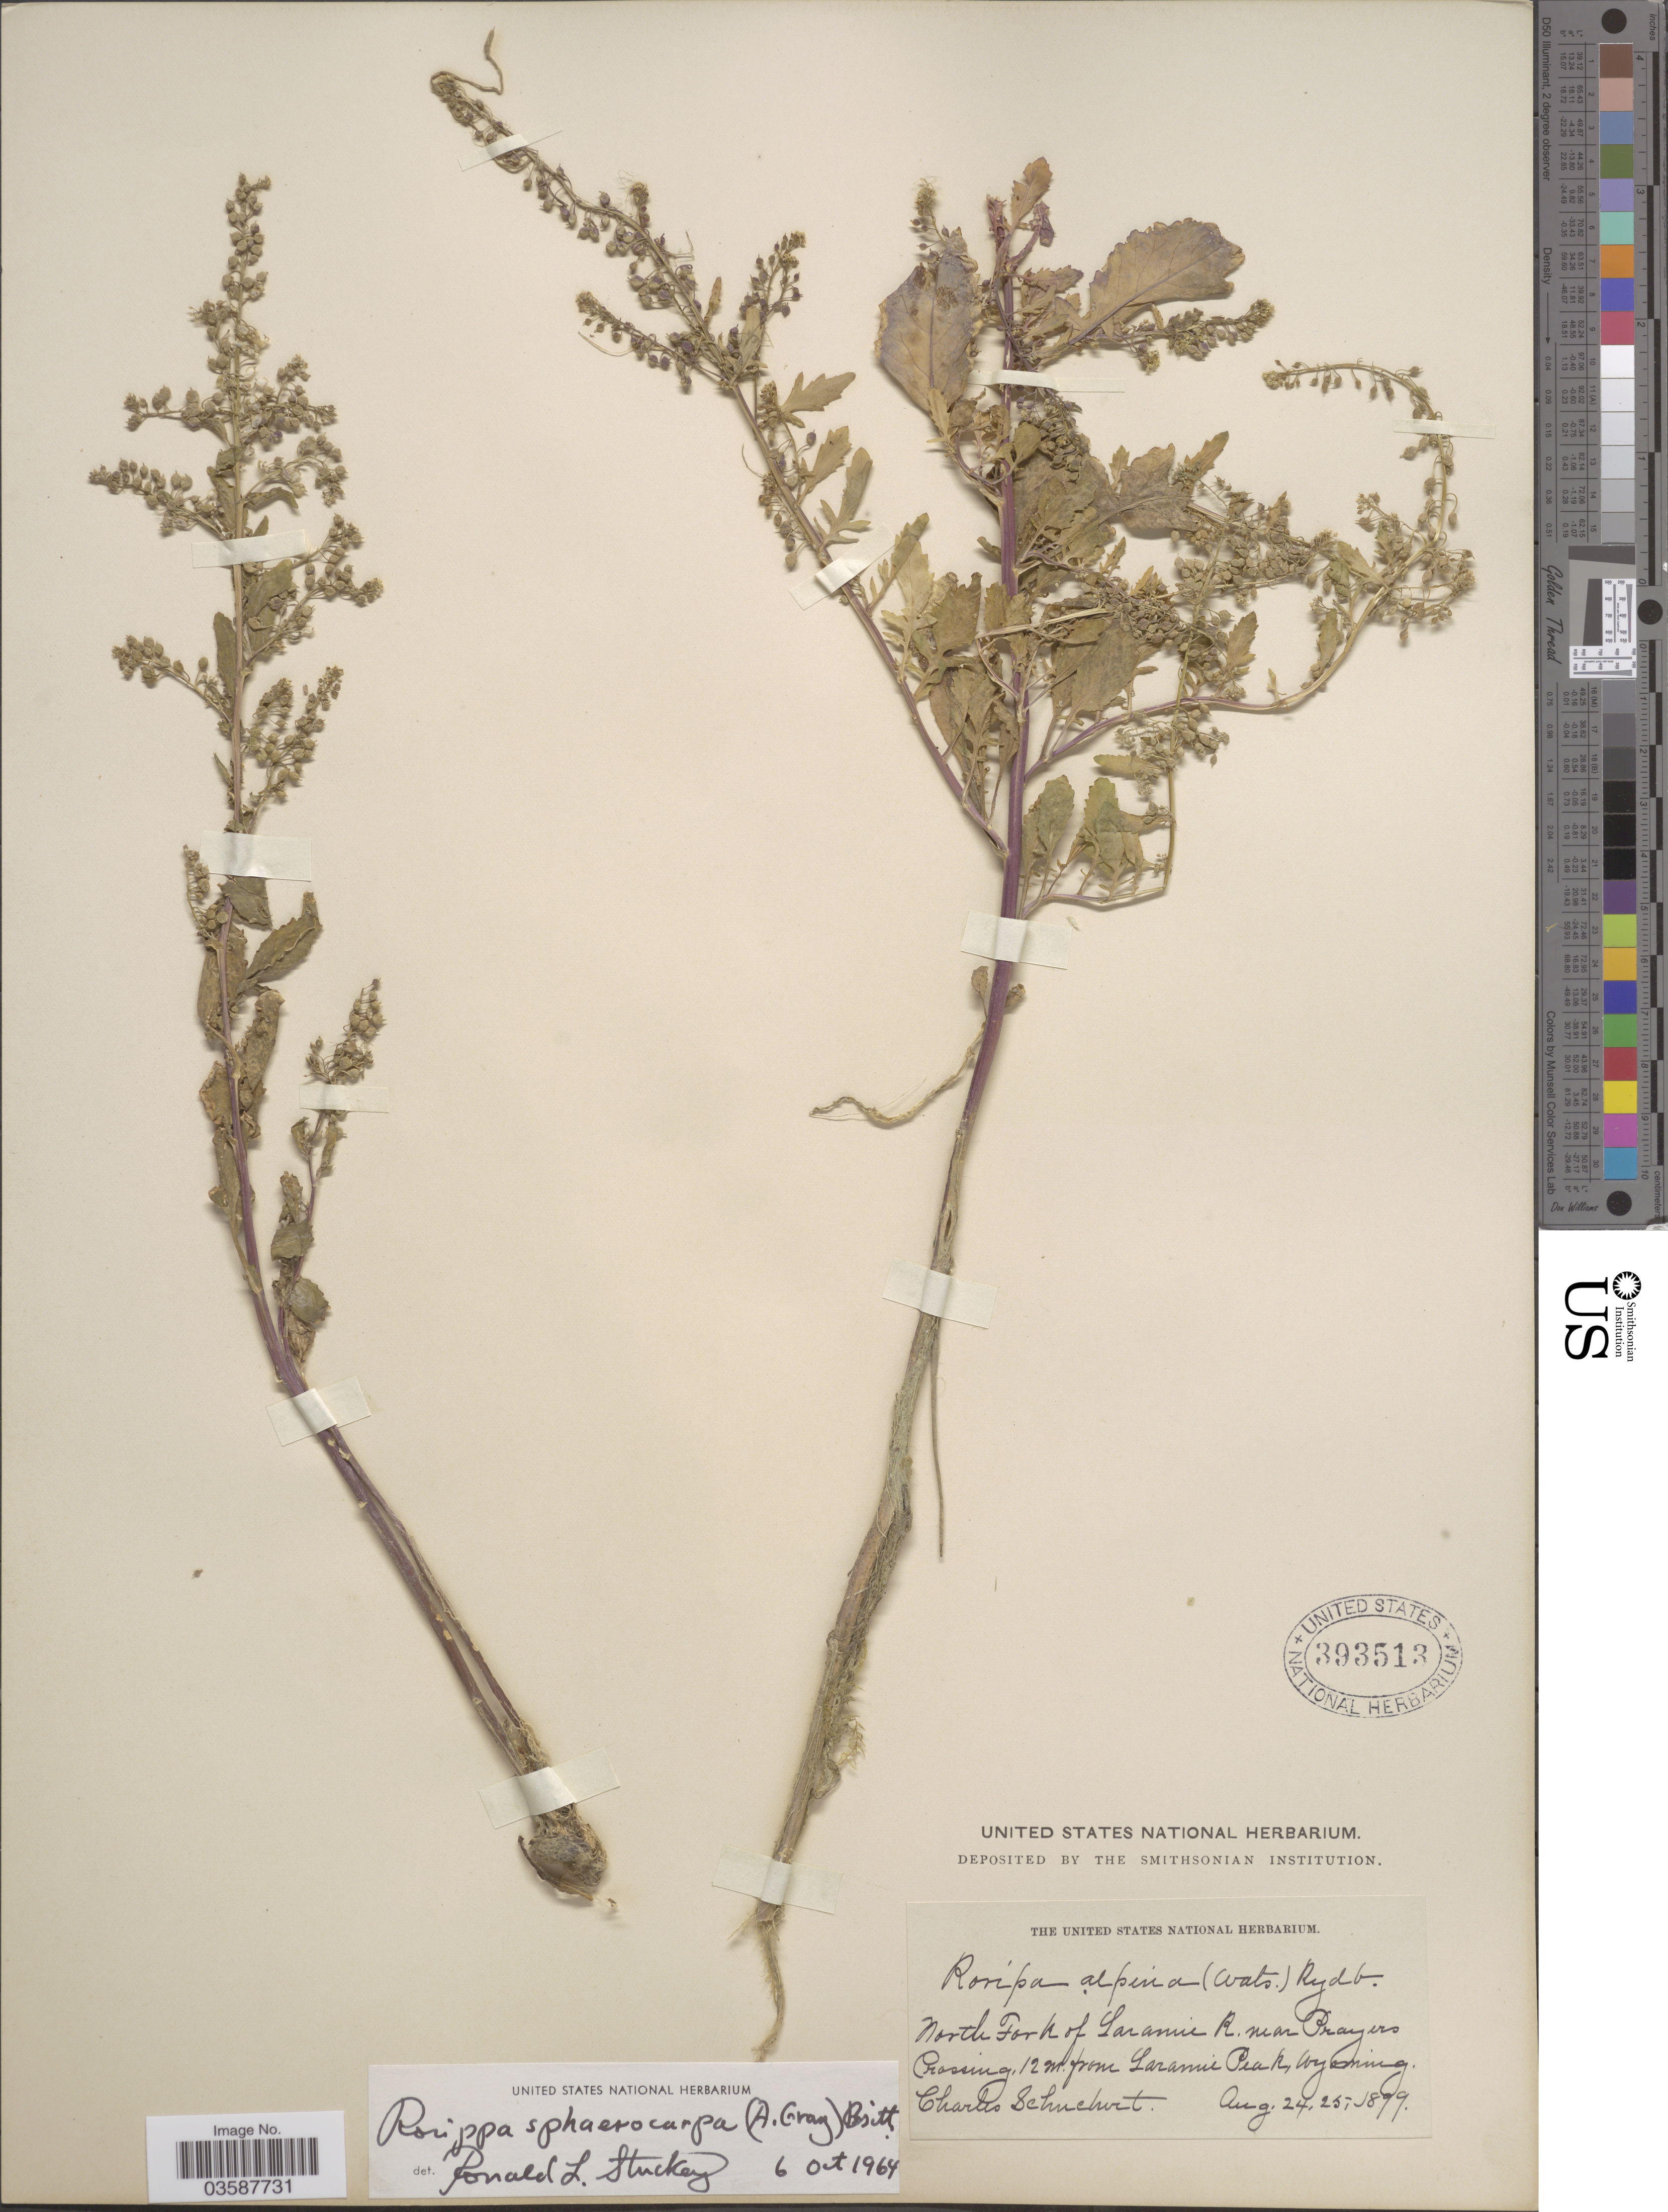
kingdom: Plantae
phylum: Tracheophyta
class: Magnoliopsida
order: Brassicales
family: Brassicaceae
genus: Rorippa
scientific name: Rorippa sphaerocarpa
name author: Britton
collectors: C. Schuchert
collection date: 1899-08-24/1899-08-25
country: United States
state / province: Wyoming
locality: North Fork of Laramie R. near Prayers Crossing, 12 m. from Laramie Peak.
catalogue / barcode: US 393513